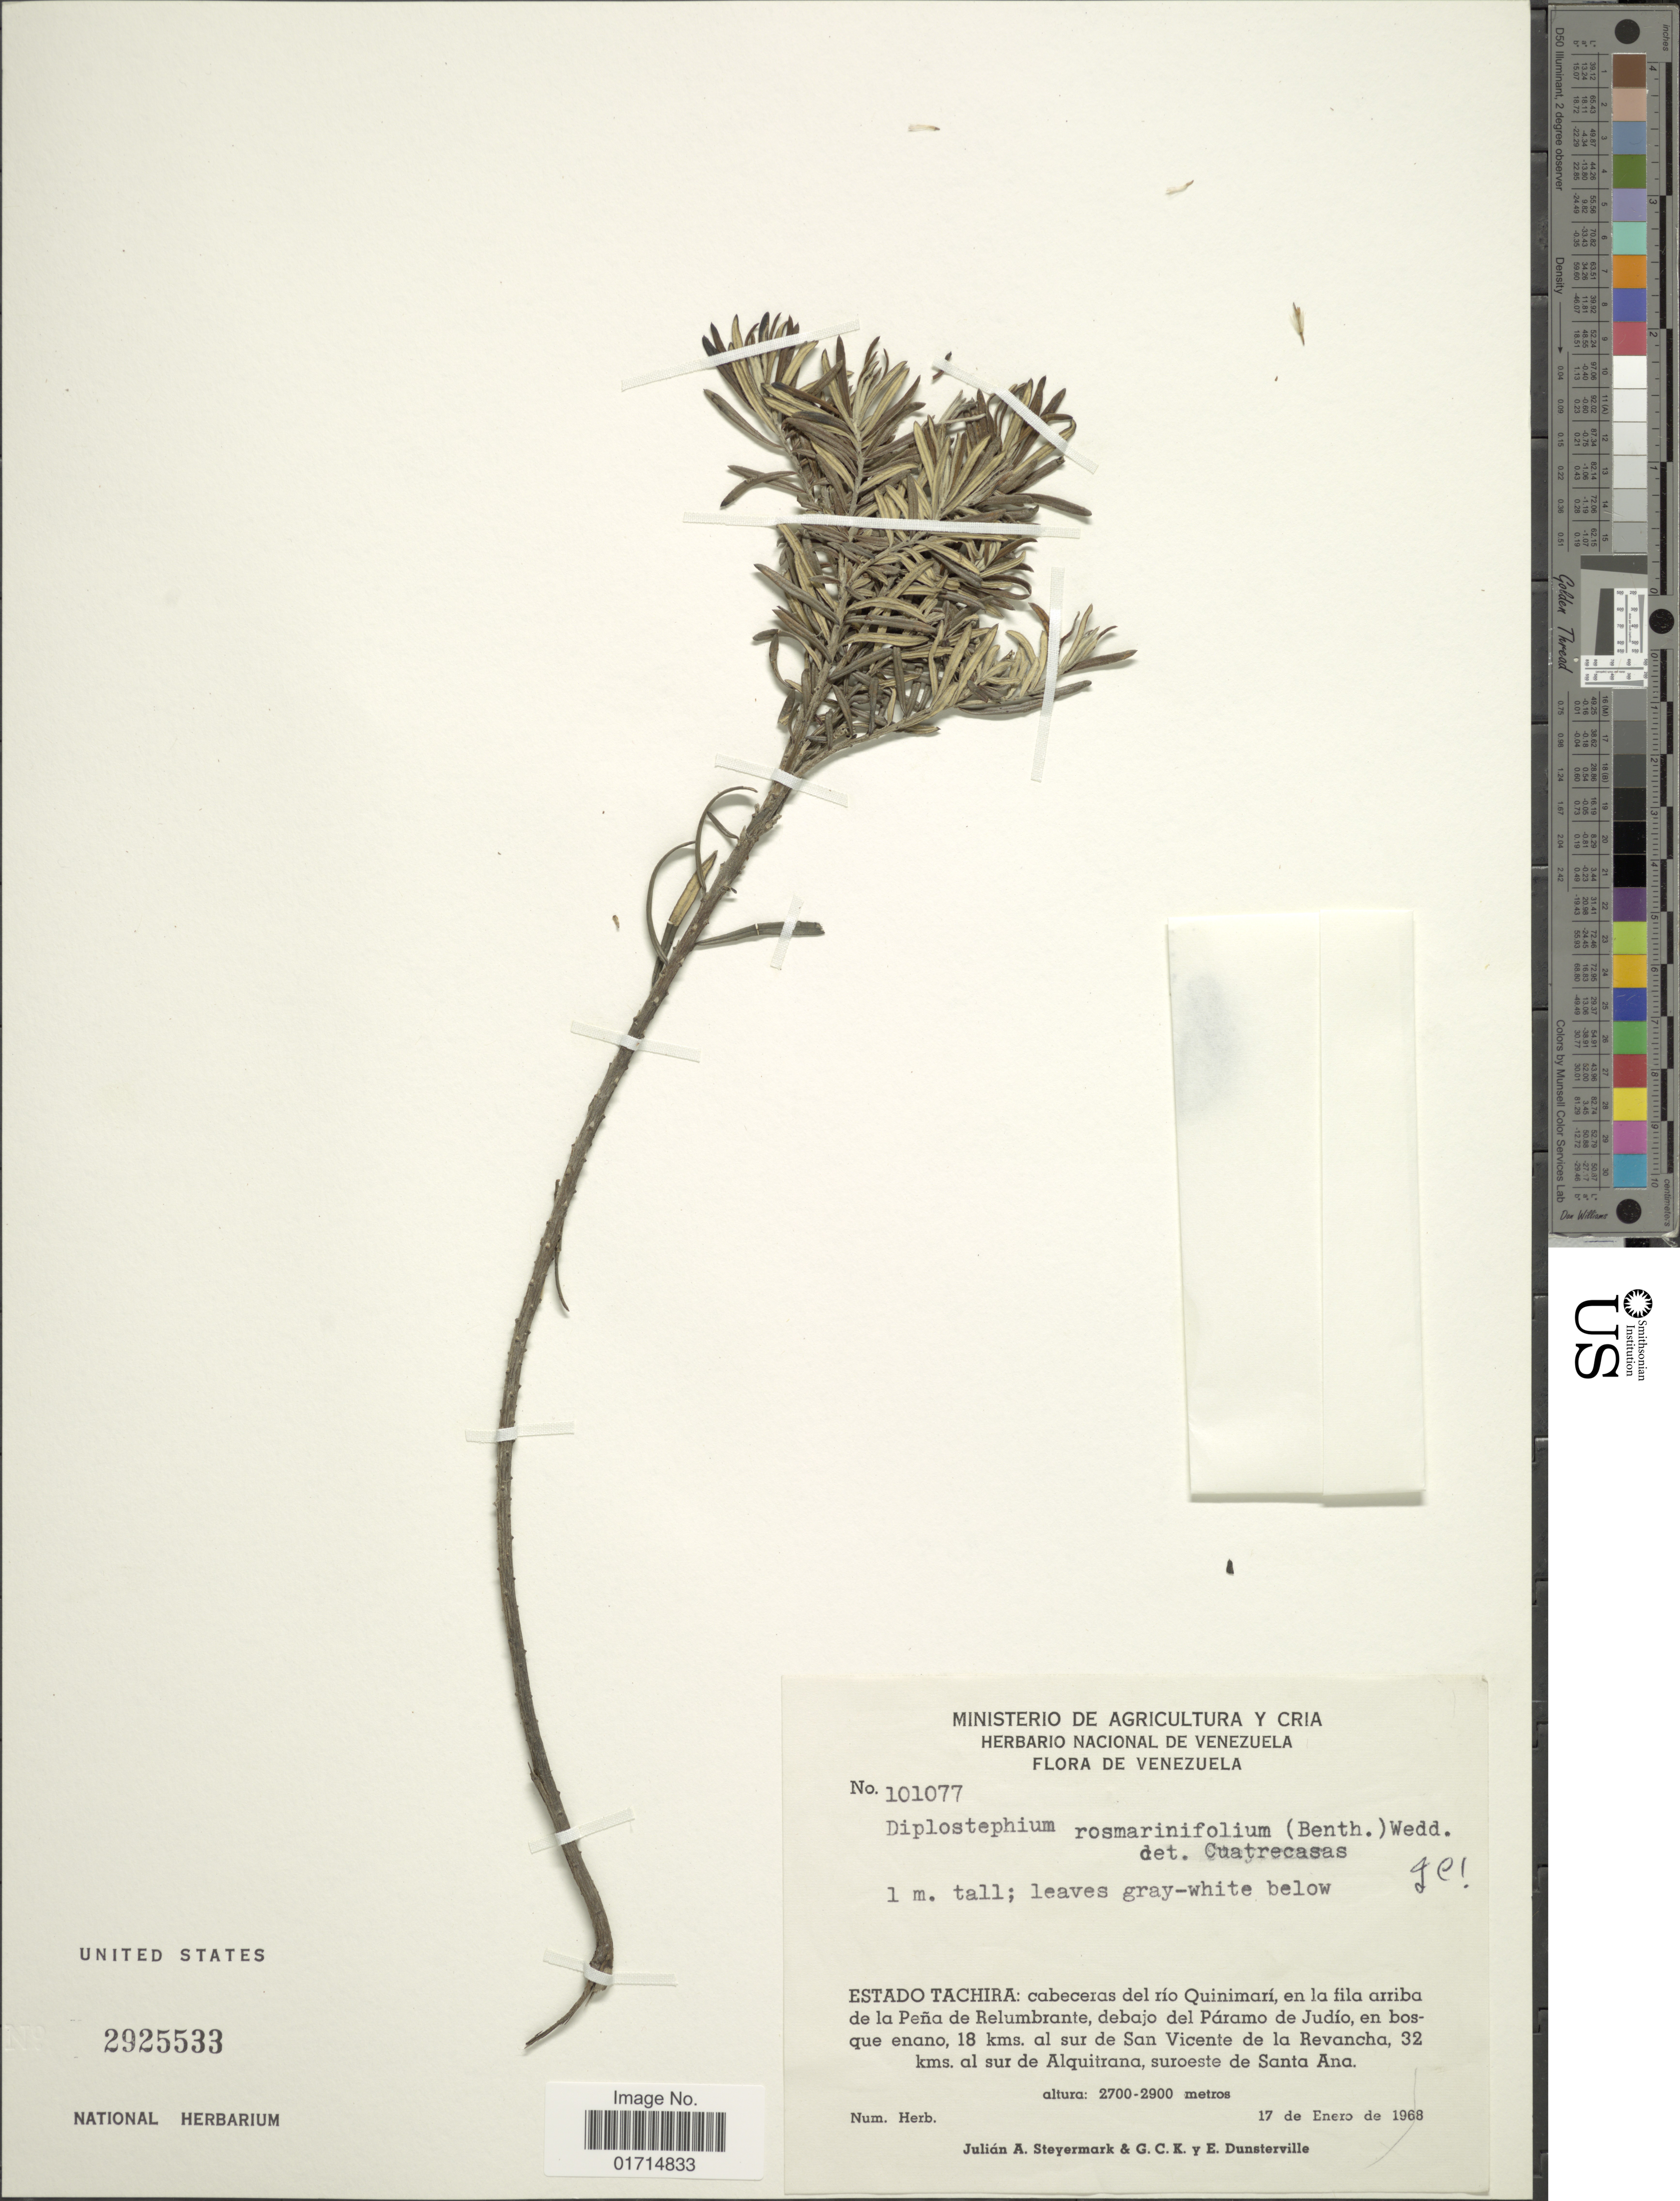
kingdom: Plantae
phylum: Tracheophyta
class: Magnoliopsida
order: Asterales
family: Asteraceae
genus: Diplostephium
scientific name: Diplostephium rosmarinifolium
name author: (Benth.) Wedd.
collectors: J. Steyermark, G. C. K. Dunsterville & E. Dunsterville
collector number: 101077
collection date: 1968-01-17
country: Venezuela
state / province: Tachira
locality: Venezuela. Estado Tachira: cabaceras del rio Quinimari, en la fila arriba de la Peña de Relumbrante, debajo del Paramo de Judio, en bosque enano, 18 kms. al sur de San Vicente de la Revancha, 32 kms. al sur de Alquitrana, suroeste de Santa Ana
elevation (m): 2700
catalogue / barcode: US 2925533